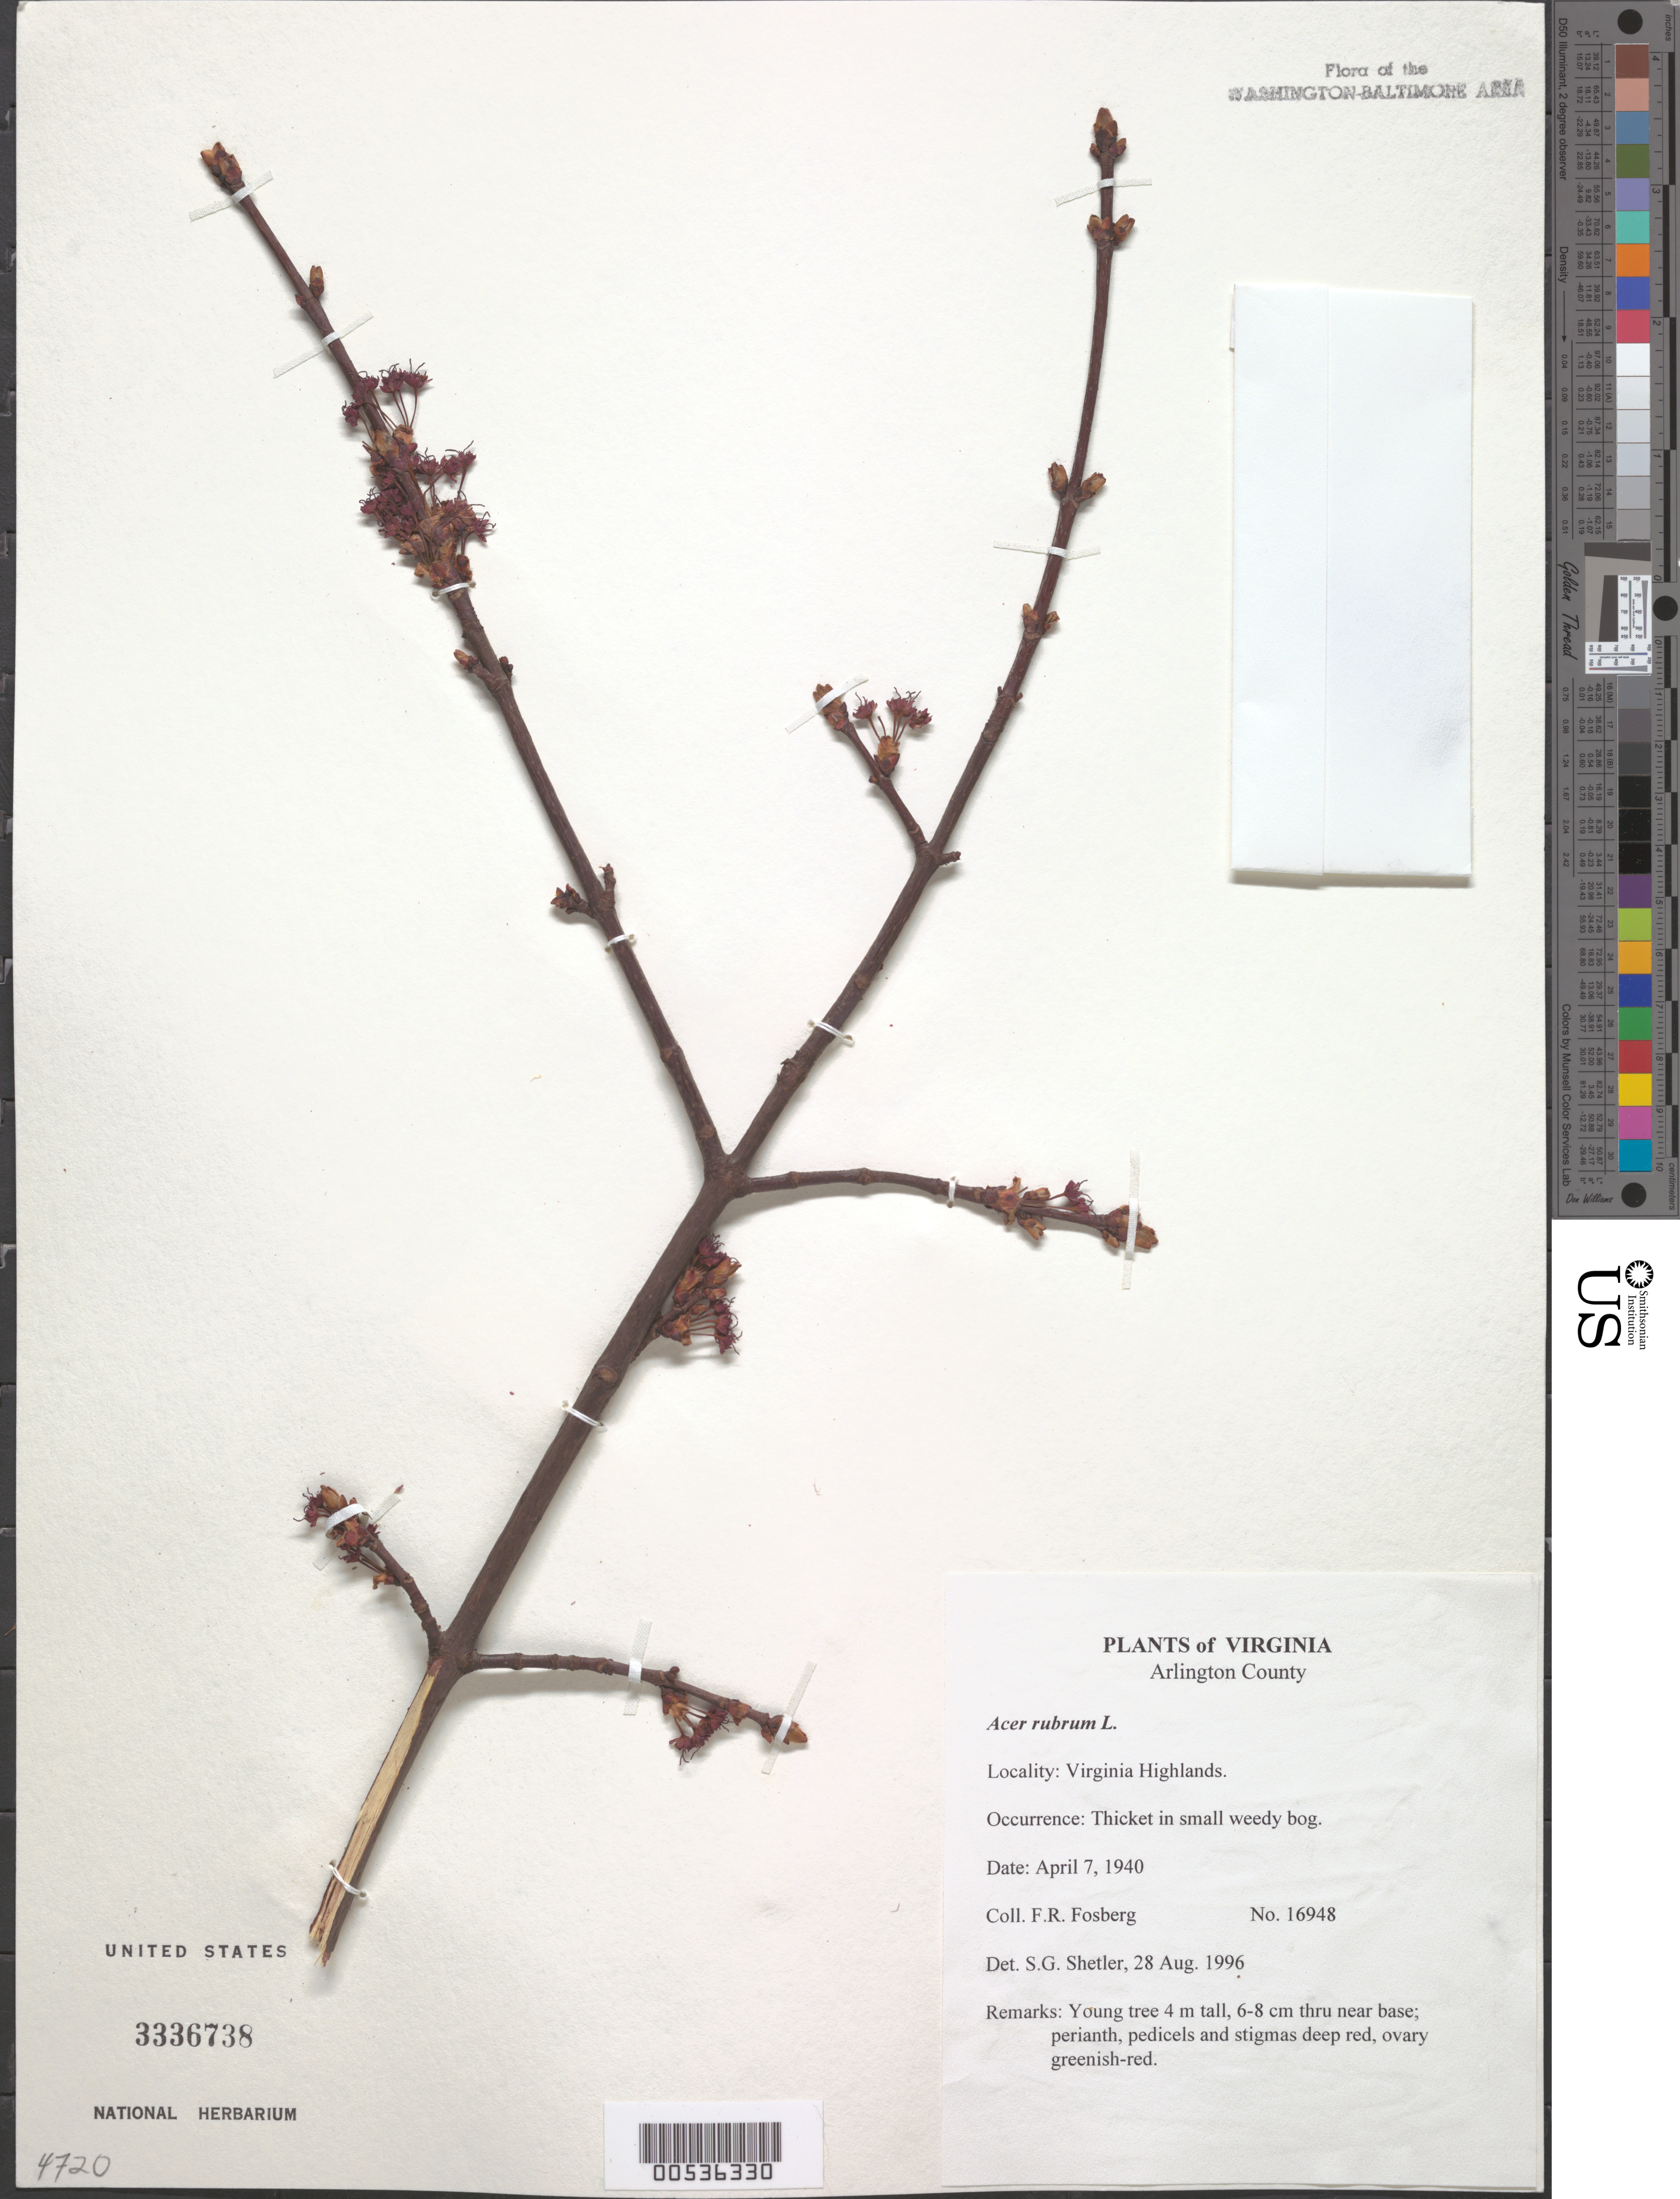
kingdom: Plantae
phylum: Tracheophyta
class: Magnoliopsida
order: Sapindales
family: Sapindaceae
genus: Acer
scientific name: Acer rubrum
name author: L.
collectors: F. R. Fosberg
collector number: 16948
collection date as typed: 28 Aug 1996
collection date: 1996-08-28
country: United States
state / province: Virginia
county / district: Arlington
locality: Virginia Highlands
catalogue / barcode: US 3336738